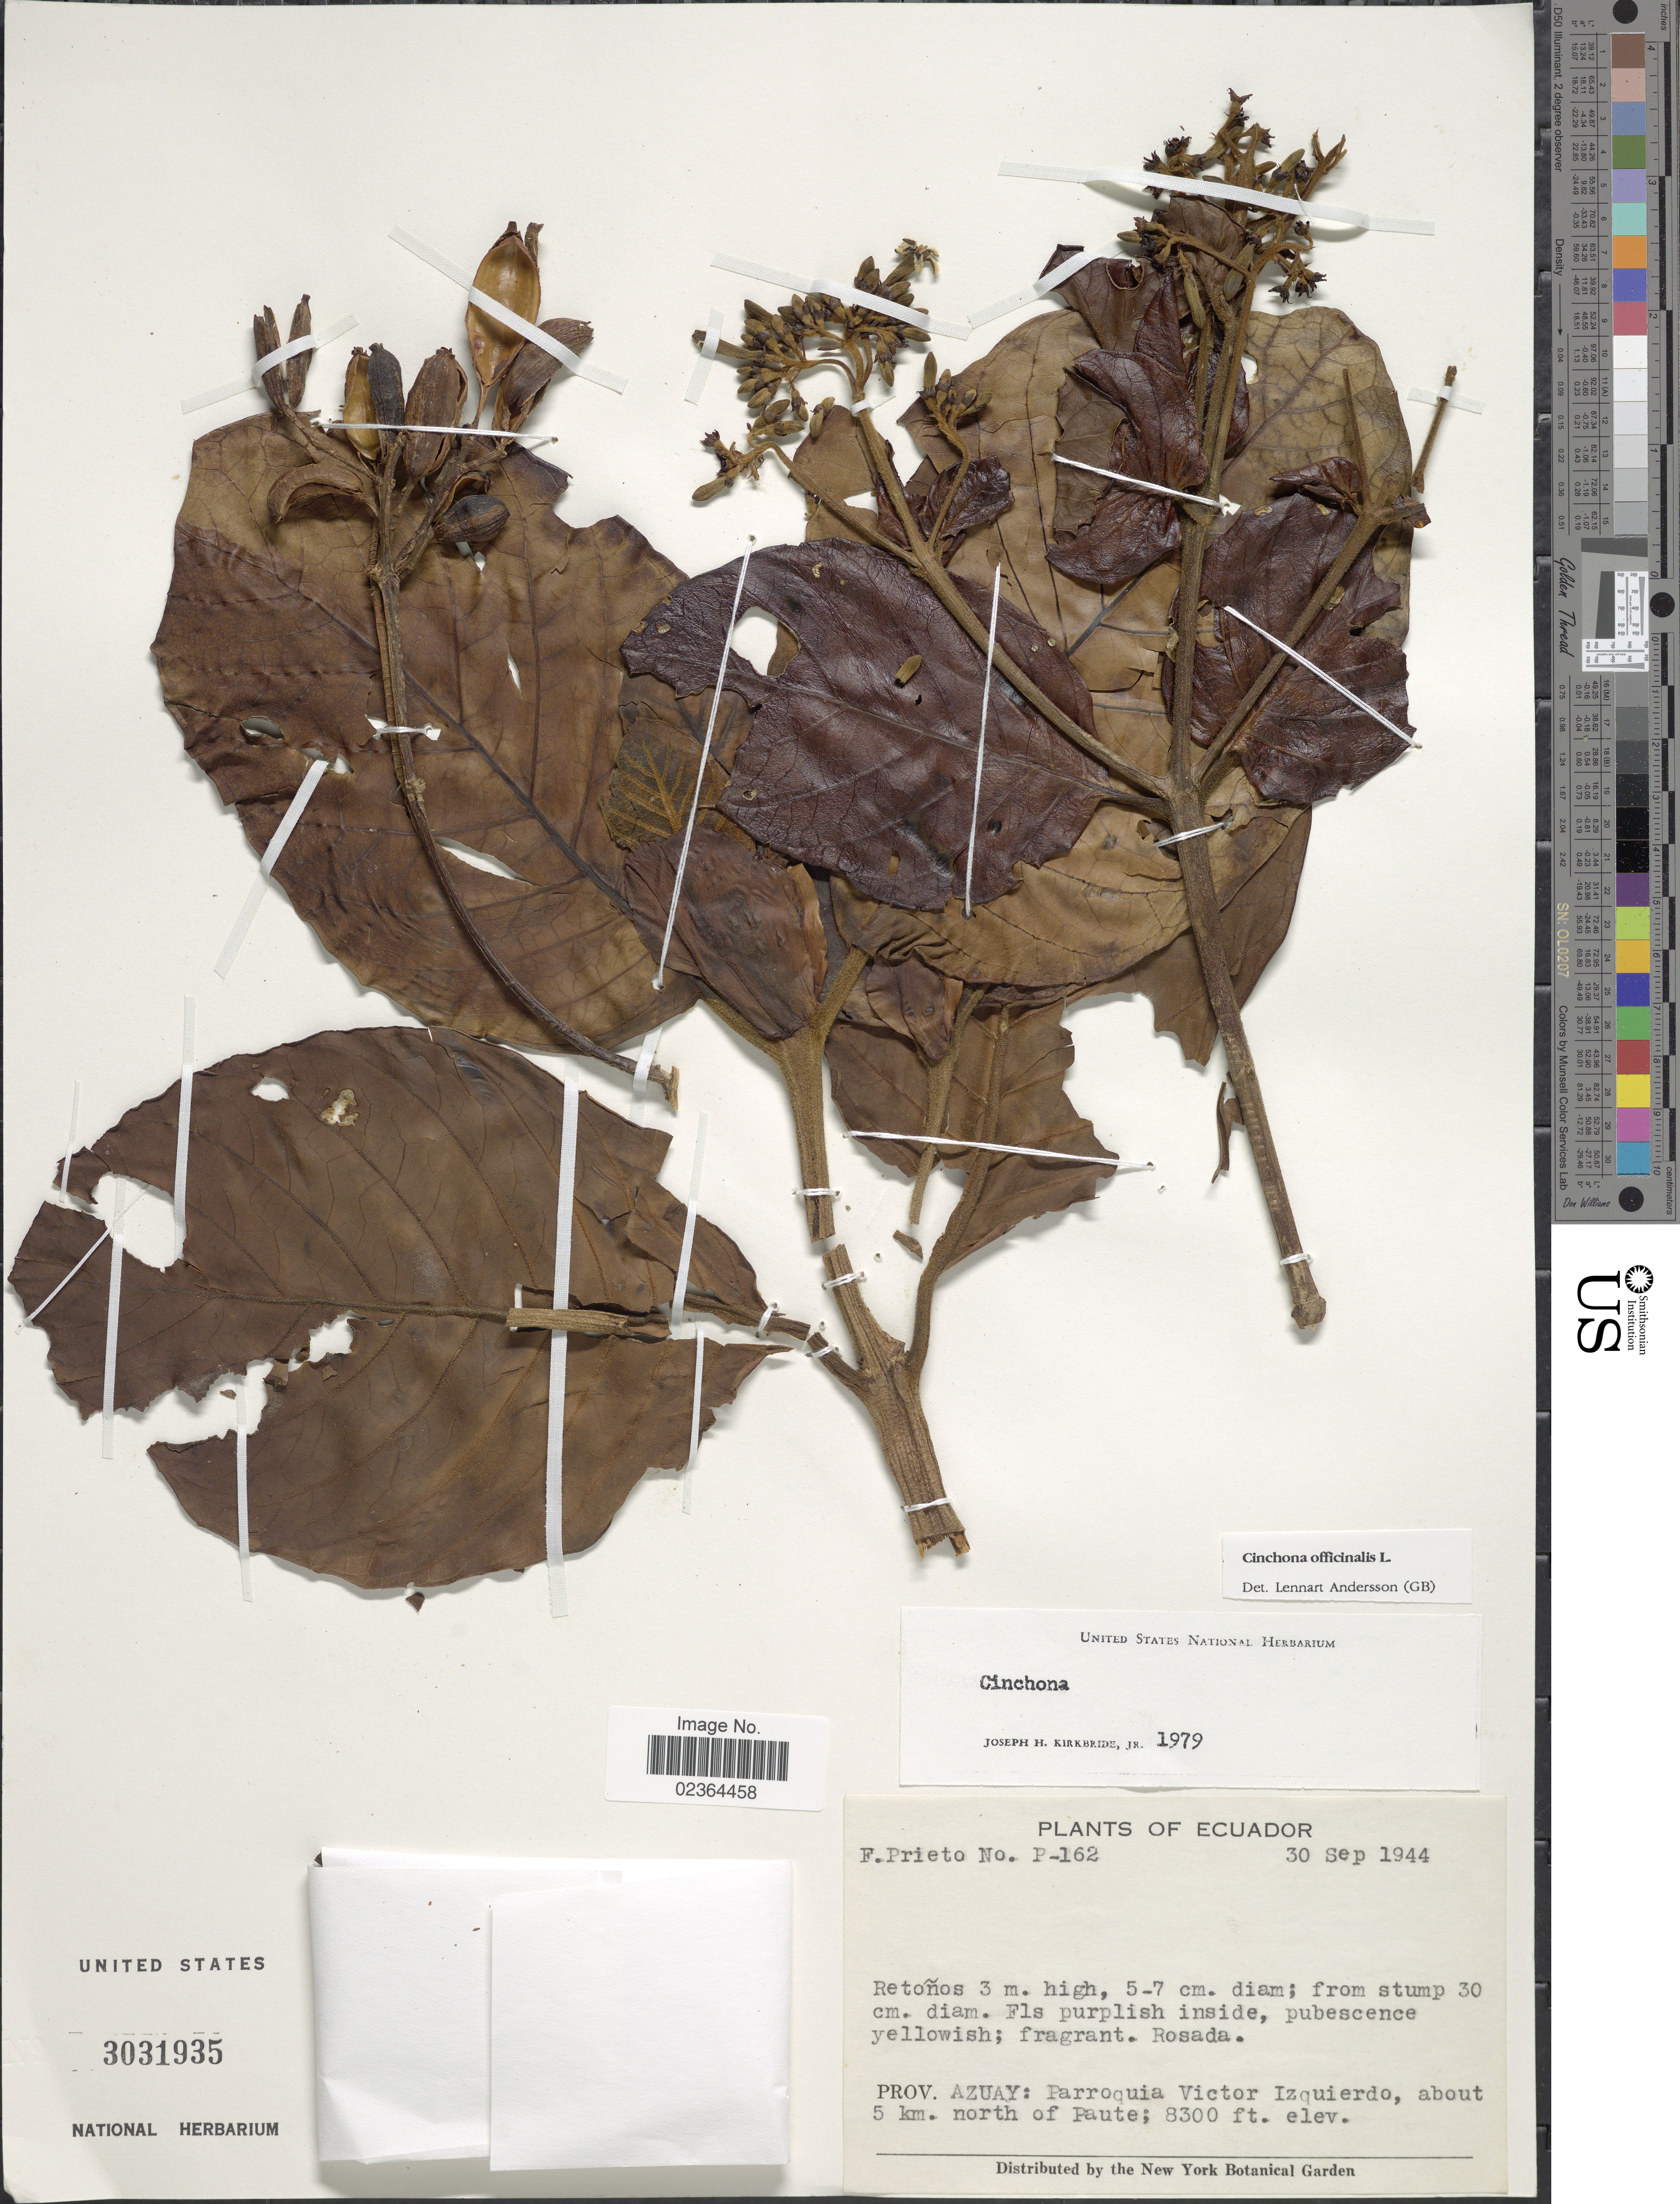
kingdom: Plantae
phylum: Tracheophyta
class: Magnoliopsida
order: Gentianales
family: Rubiaceae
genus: Cinchona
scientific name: Cinchona officinalis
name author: L.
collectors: F. Prieto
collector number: P-162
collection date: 1944-09-30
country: Ecuador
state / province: Azuay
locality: Prov. Azuay: Parroquia Victor Izquierdo, about 5 km. north of Paute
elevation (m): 2530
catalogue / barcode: US 3031935